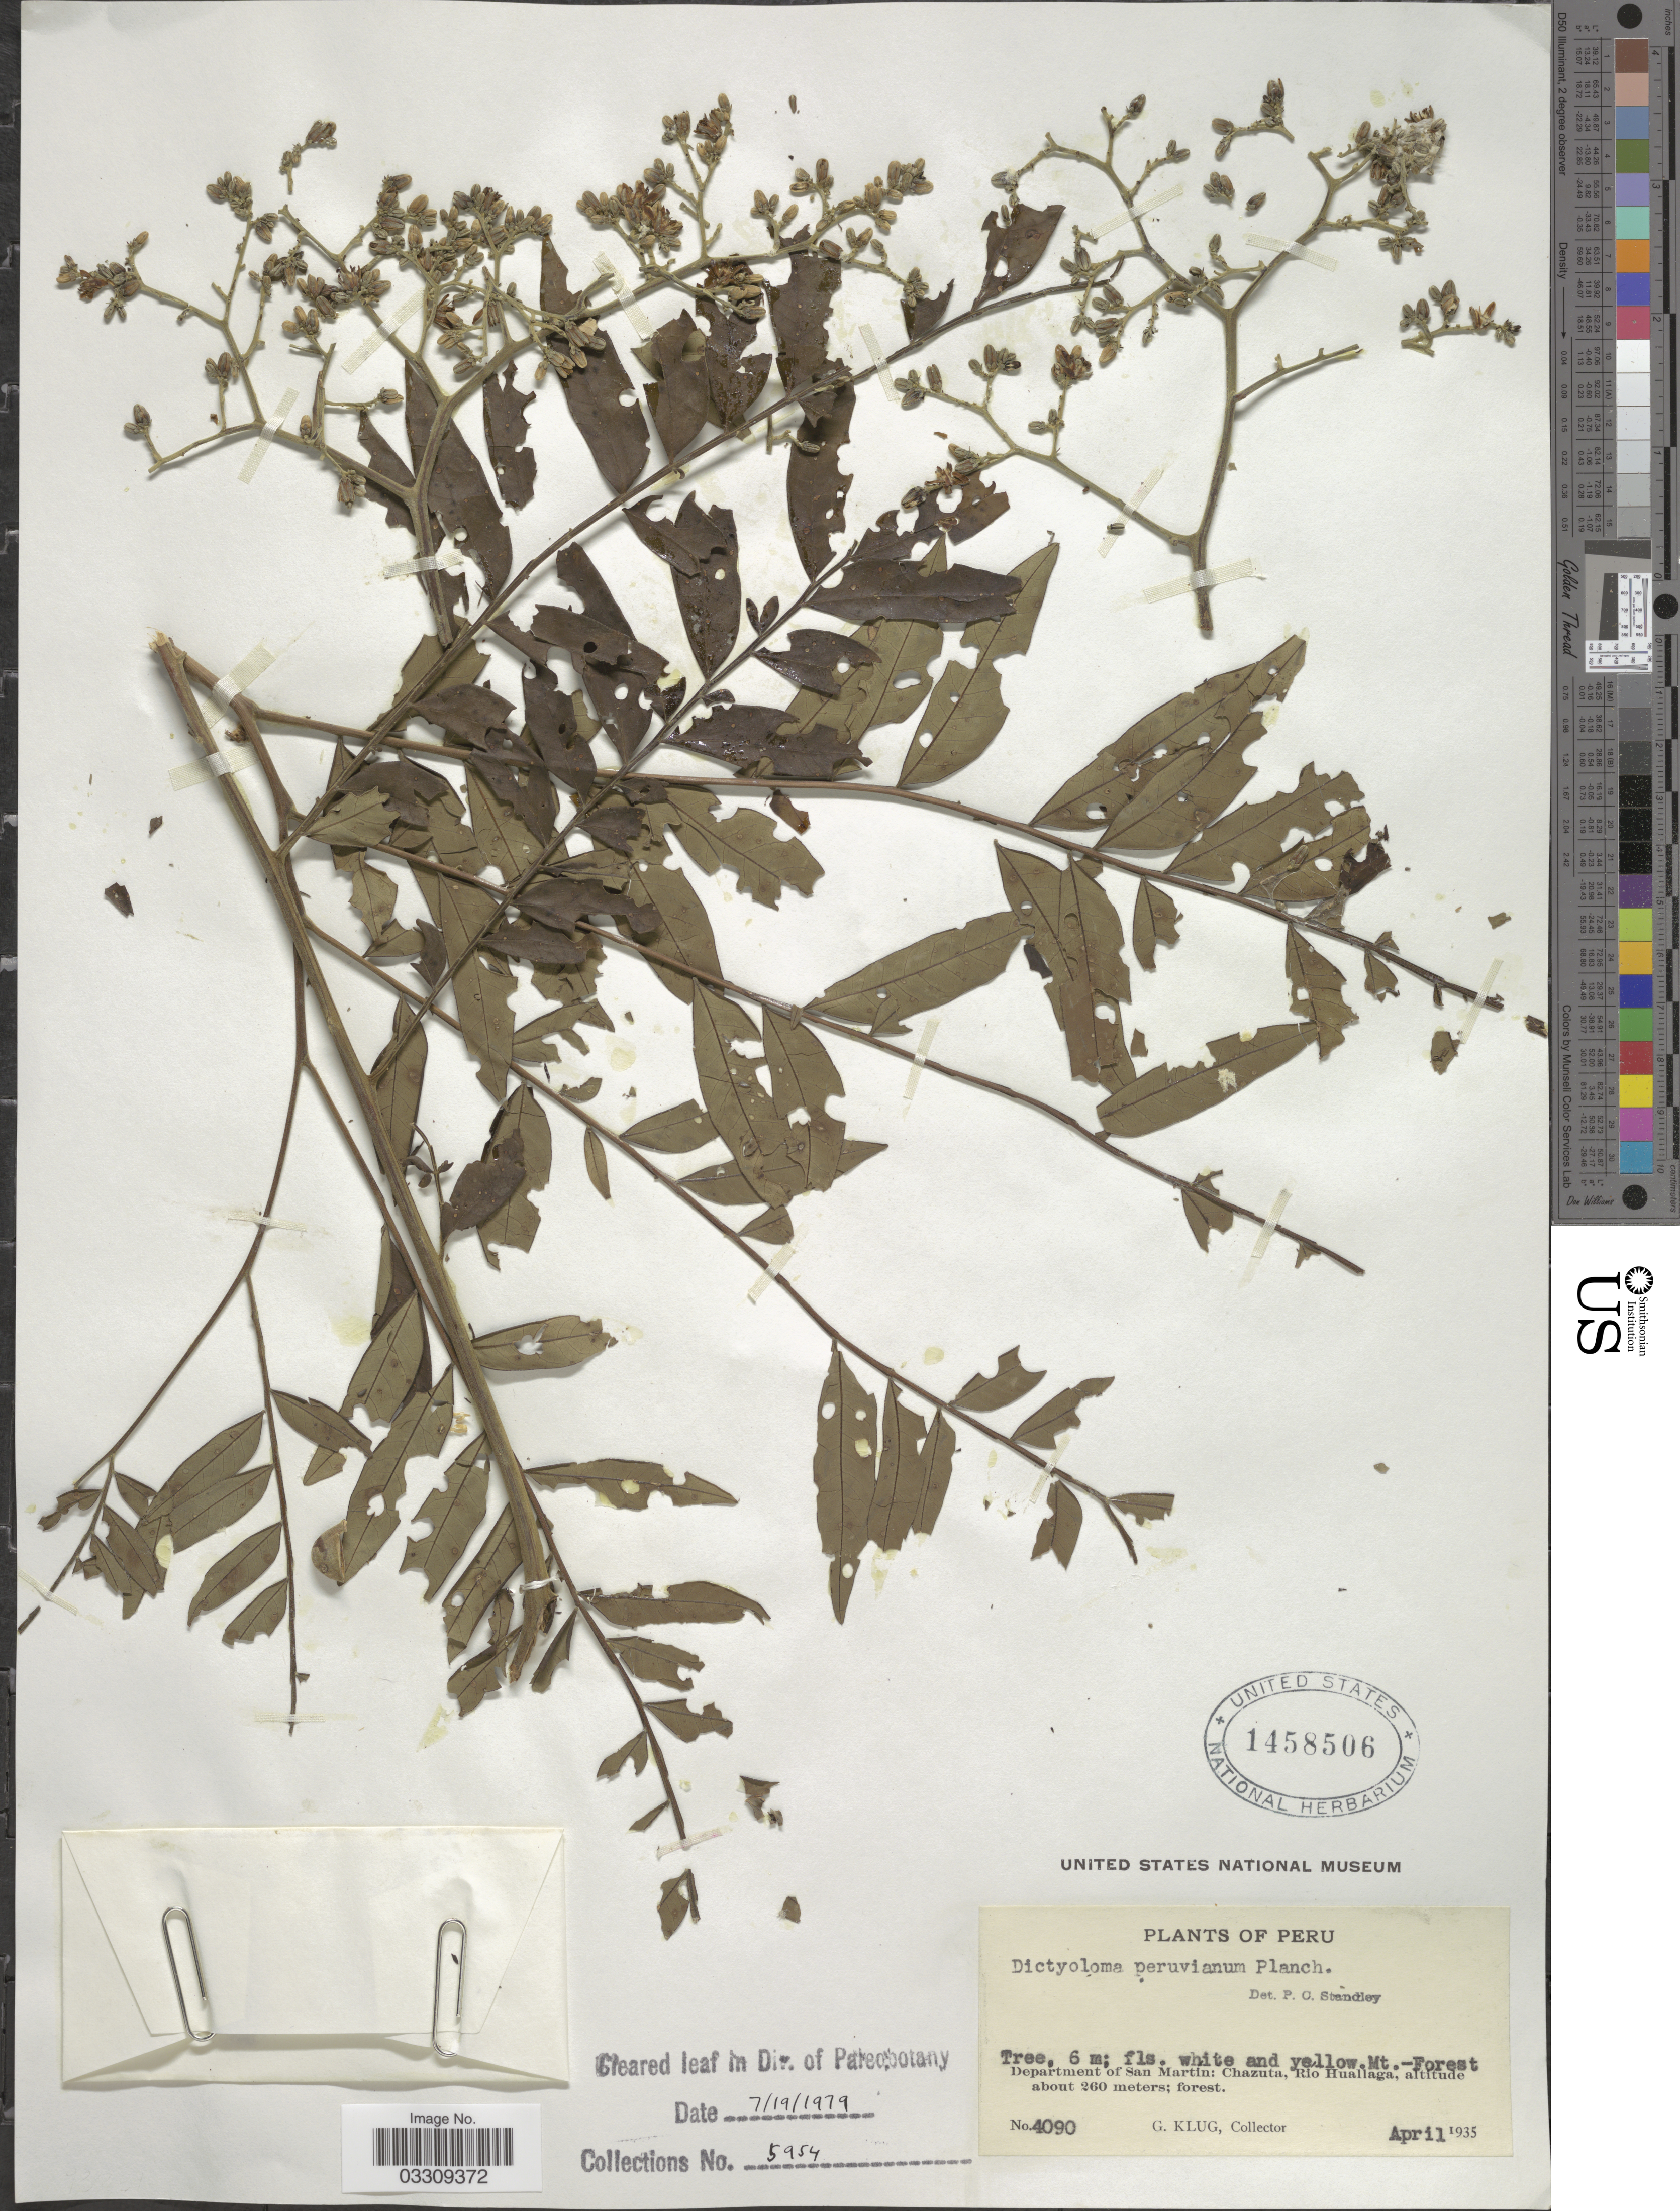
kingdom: Plantae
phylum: Tracheophyta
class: Magnoliopsida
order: Sapindales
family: Rutaceae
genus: Dictyoloma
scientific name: Dictyoloma peruvianum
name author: Planch.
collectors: G. Klug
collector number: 4090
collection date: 1935-04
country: Peru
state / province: San Martín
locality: Department of San Martin: Chazuta, Río Huallaga.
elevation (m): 260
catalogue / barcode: US 1458506